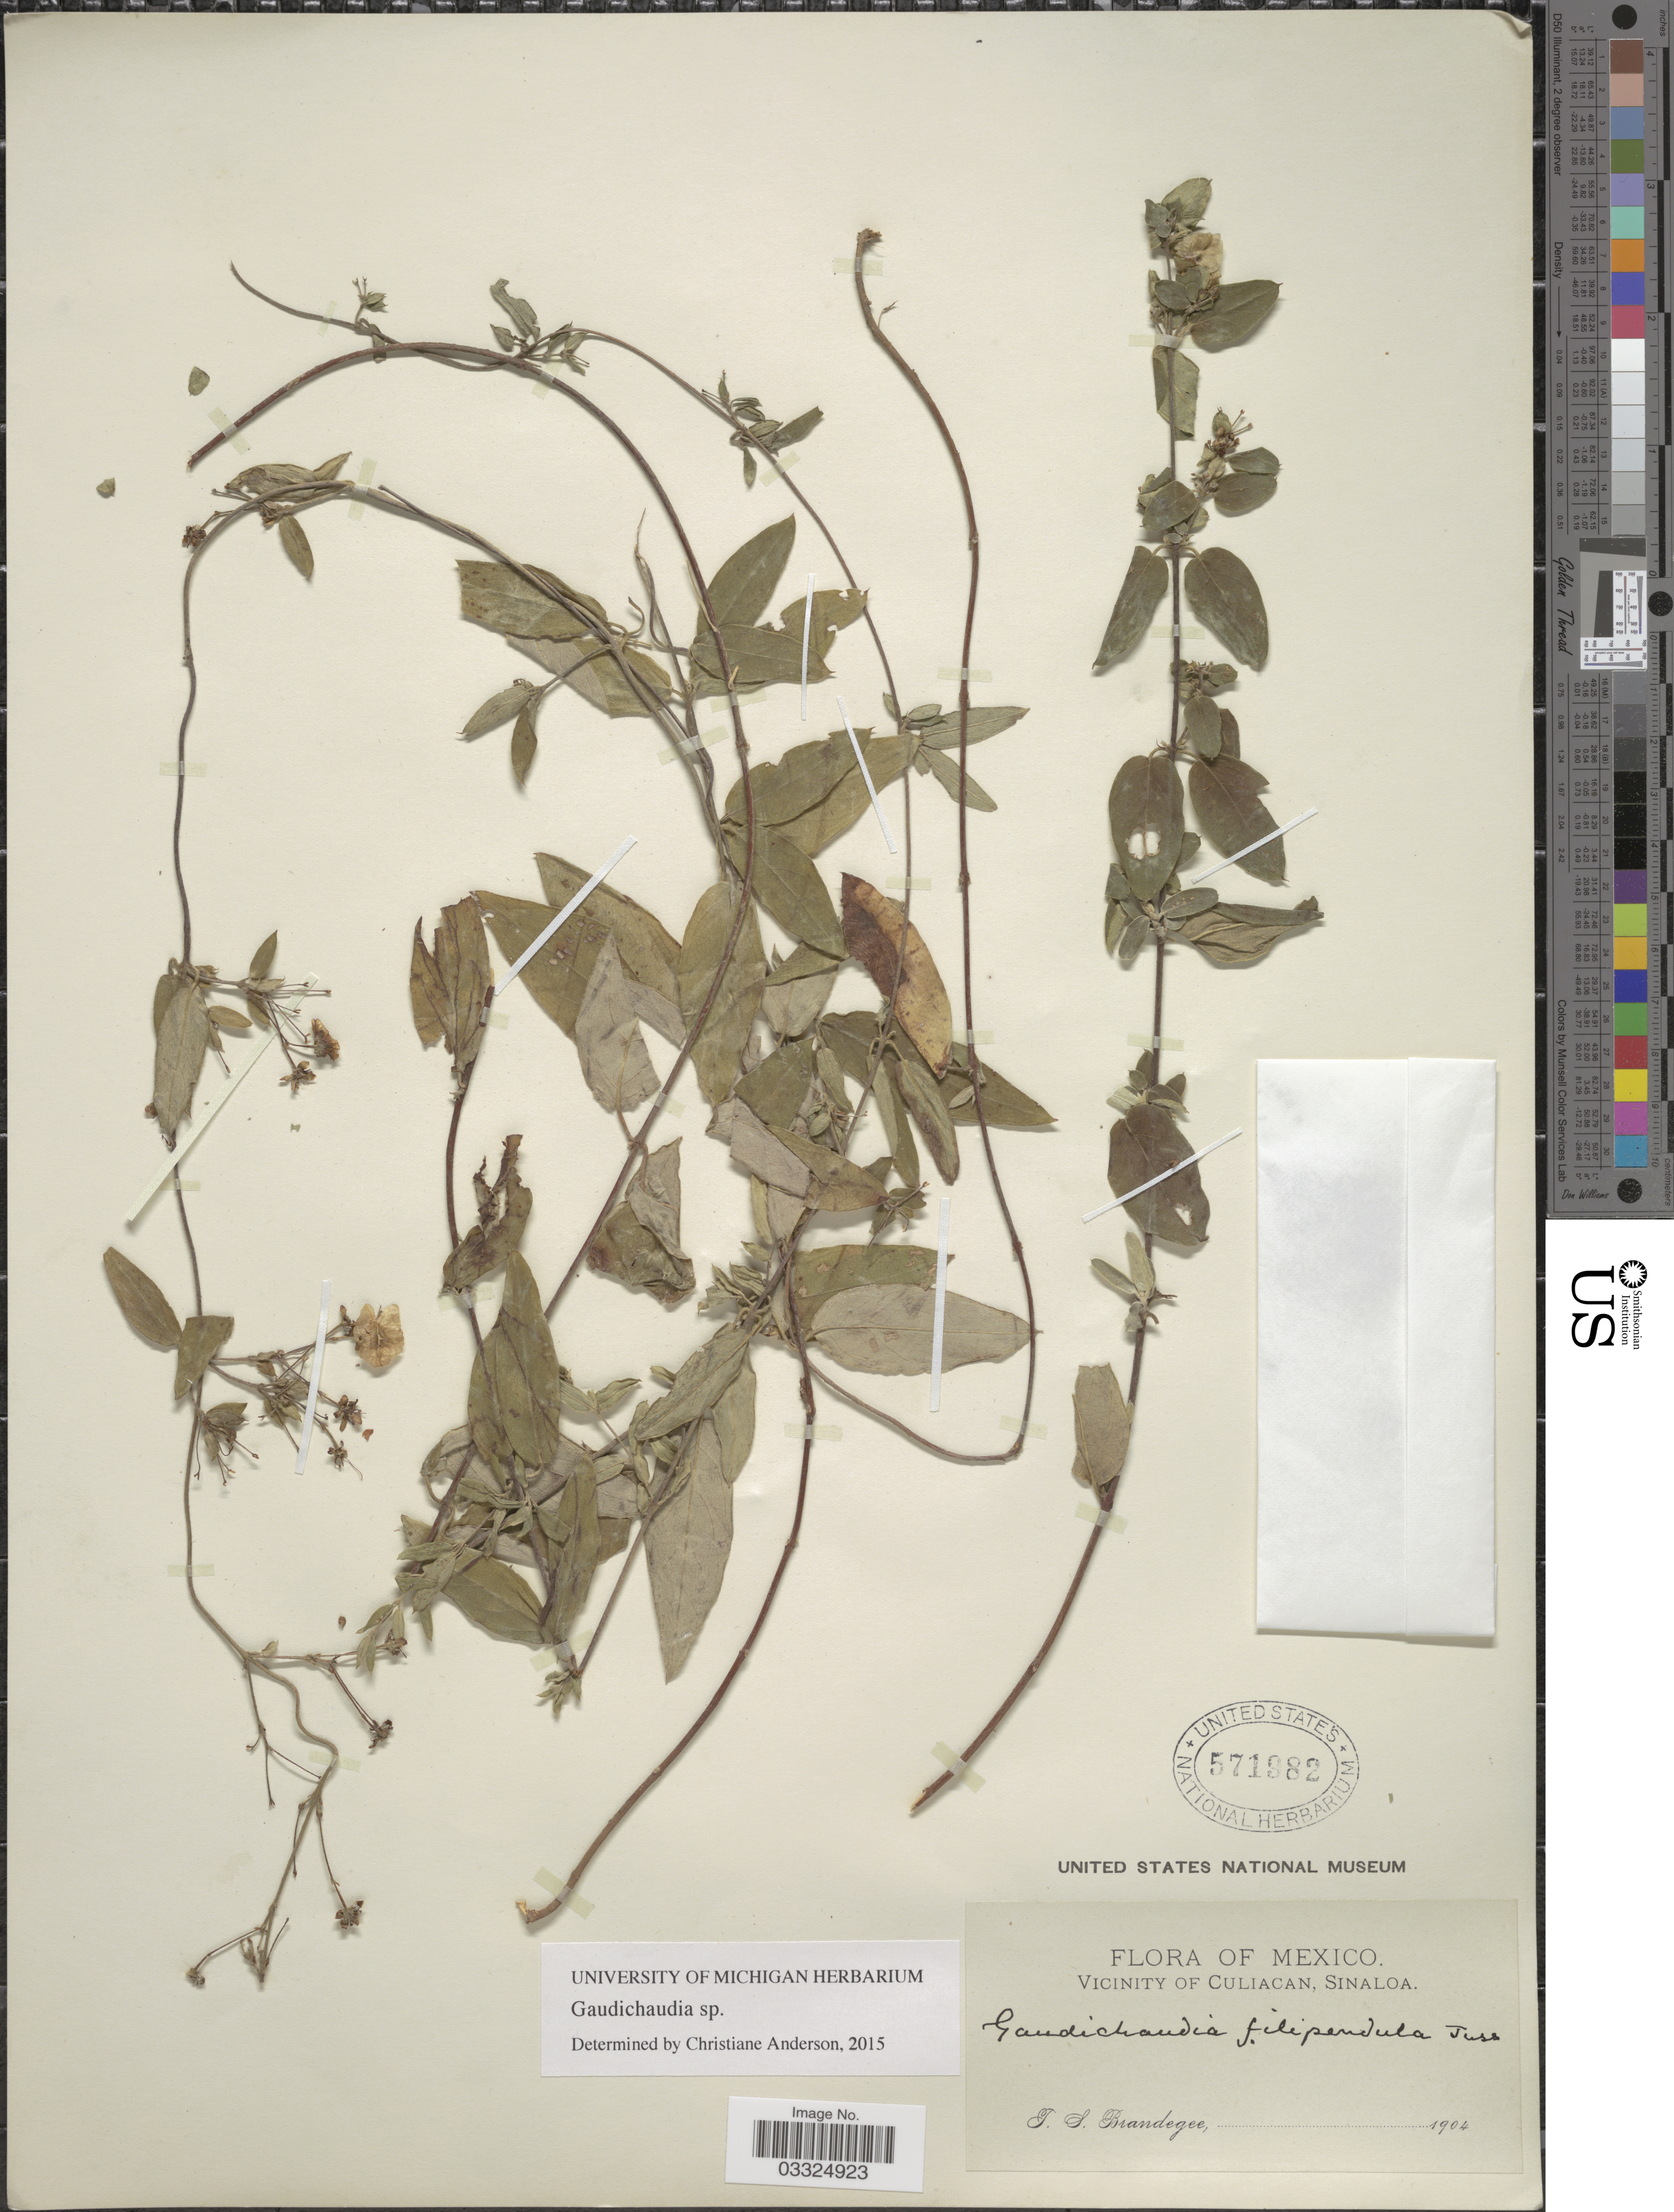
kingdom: Plantae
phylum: Tracheophyta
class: Magnoliopsida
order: Malpighiales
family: Malpighiaceae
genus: Gaudichaudia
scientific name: Gaudichaudia sp.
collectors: T. S. Brandegee (herbarium)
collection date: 1904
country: Mexico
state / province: Sinaloa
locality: Vicinity of Culiacan.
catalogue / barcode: US 571982